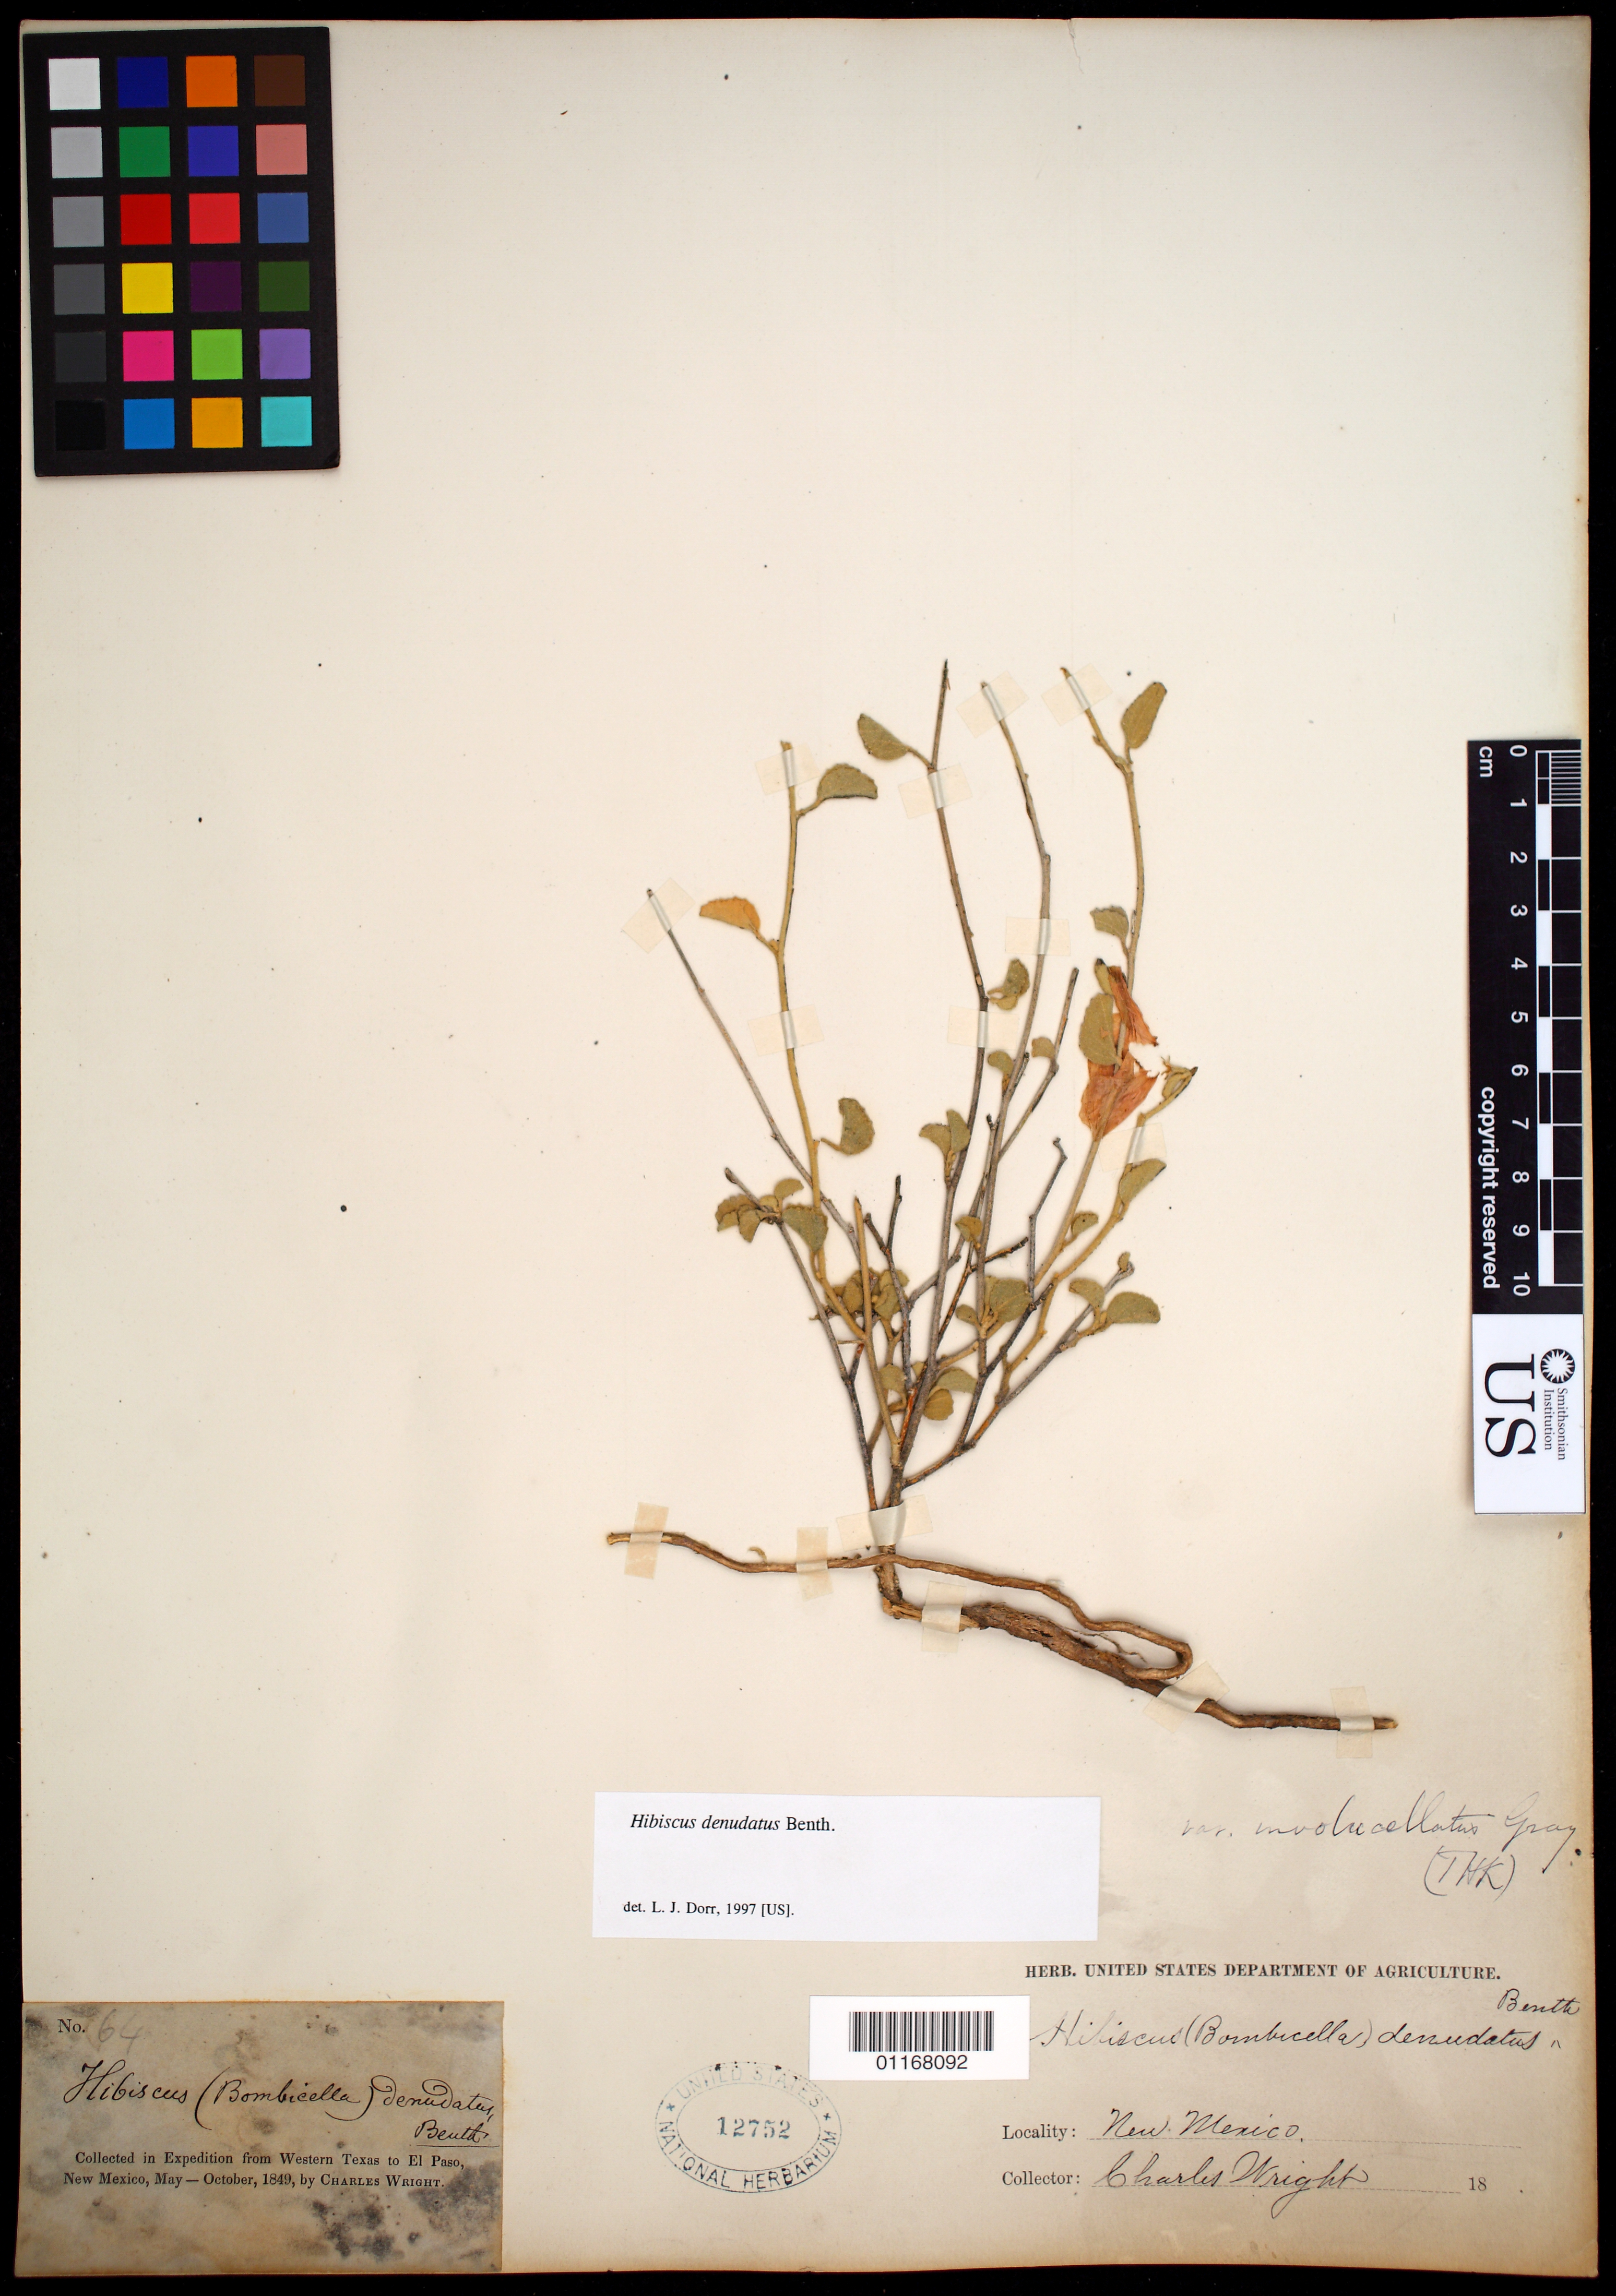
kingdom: Plantae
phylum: Tracheophyta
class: Magnoliopsida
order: Malvales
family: Malvaceae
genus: Hibiscus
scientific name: Hibiscus denudatus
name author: Benth.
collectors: C. Wright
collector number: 64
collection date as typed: May 1849 to -- Oct 1849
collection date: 1849-05/1849-10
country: United States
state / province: New Mexico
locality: Western Texas to El Paso, New Mexico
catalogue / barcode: US 12752